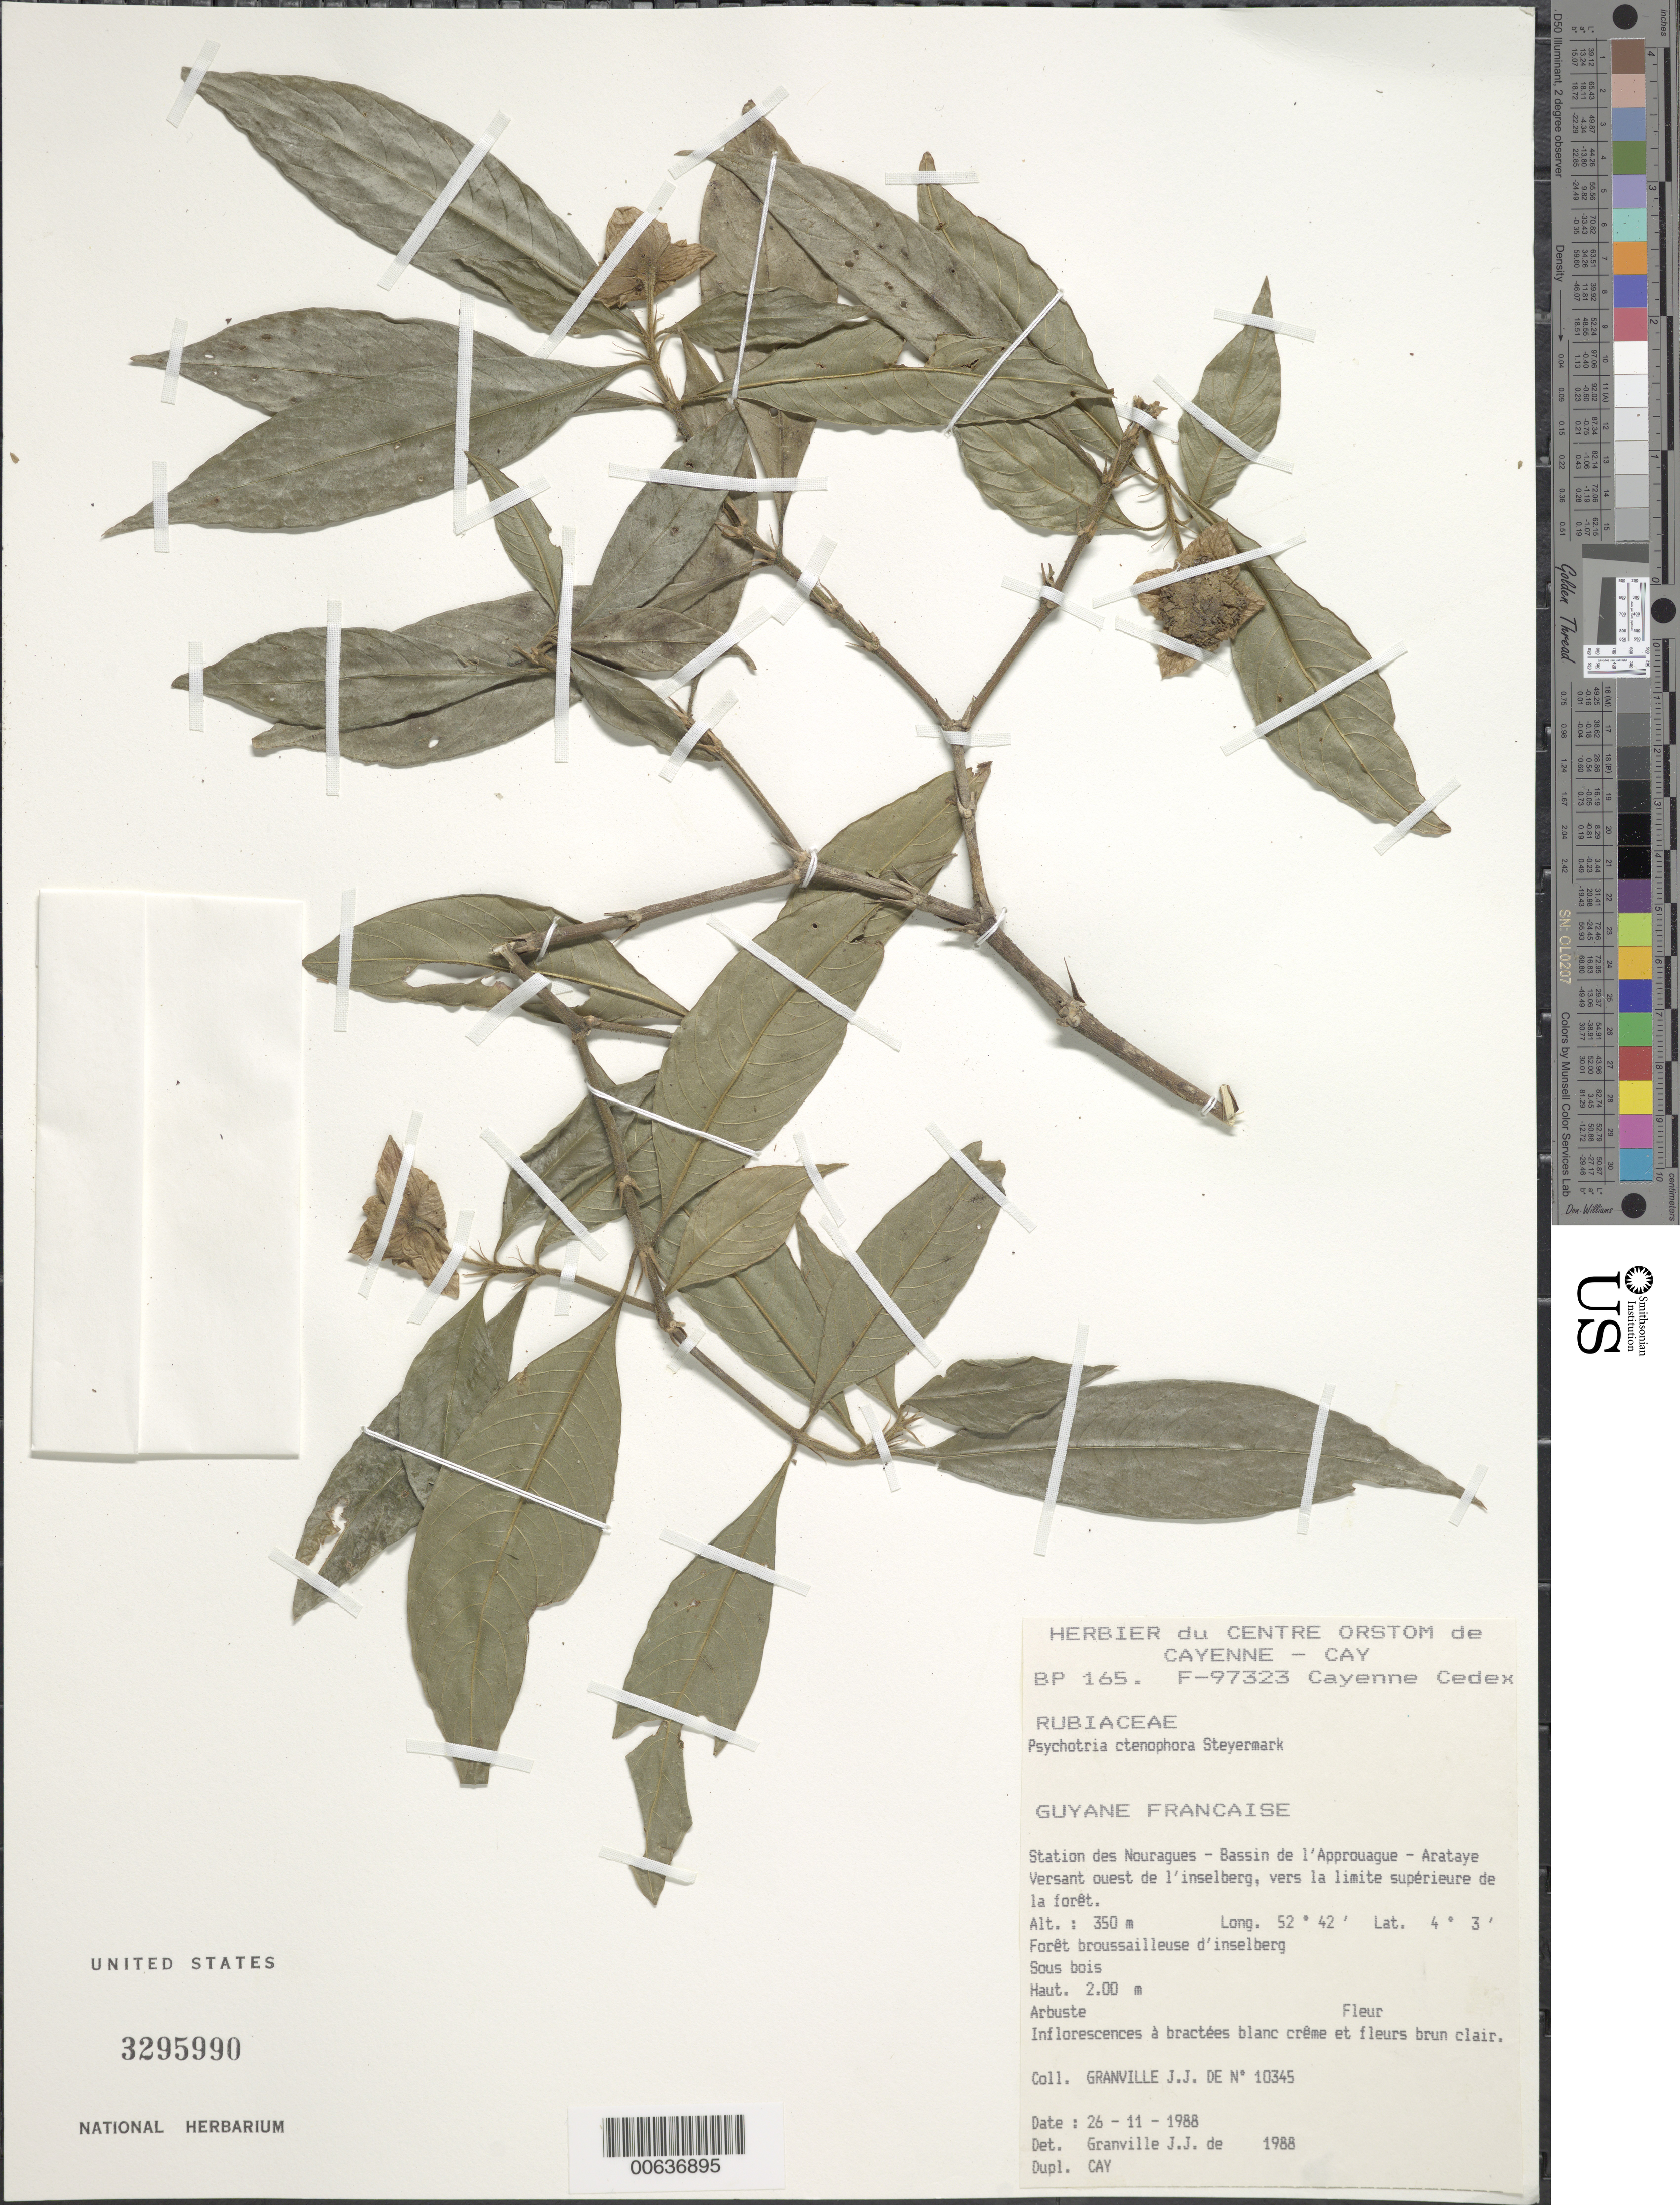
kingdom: Plantae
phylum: Tracheophyta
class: Magnoliopsida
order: Gentianales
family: Rubiaceae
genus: Palicourea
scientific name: Palicourea bracteocardia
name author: (DC.) Delprete & J.H. Kirkbr.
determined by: Kirkbride, J. H., Jr.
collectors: J.-J. de Granville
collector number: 10345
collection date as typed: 26-Nov-88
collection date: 1988-11-26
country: French Guiana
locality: Station des Nouragues, Bassin de l'Approuague, Arataye; versant ouest de l'ineslberg, vers la limite sueprieure de la foret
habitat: Foret broussailleuse d'inselberg, sous bois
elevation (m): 350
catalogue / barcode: US 3295990